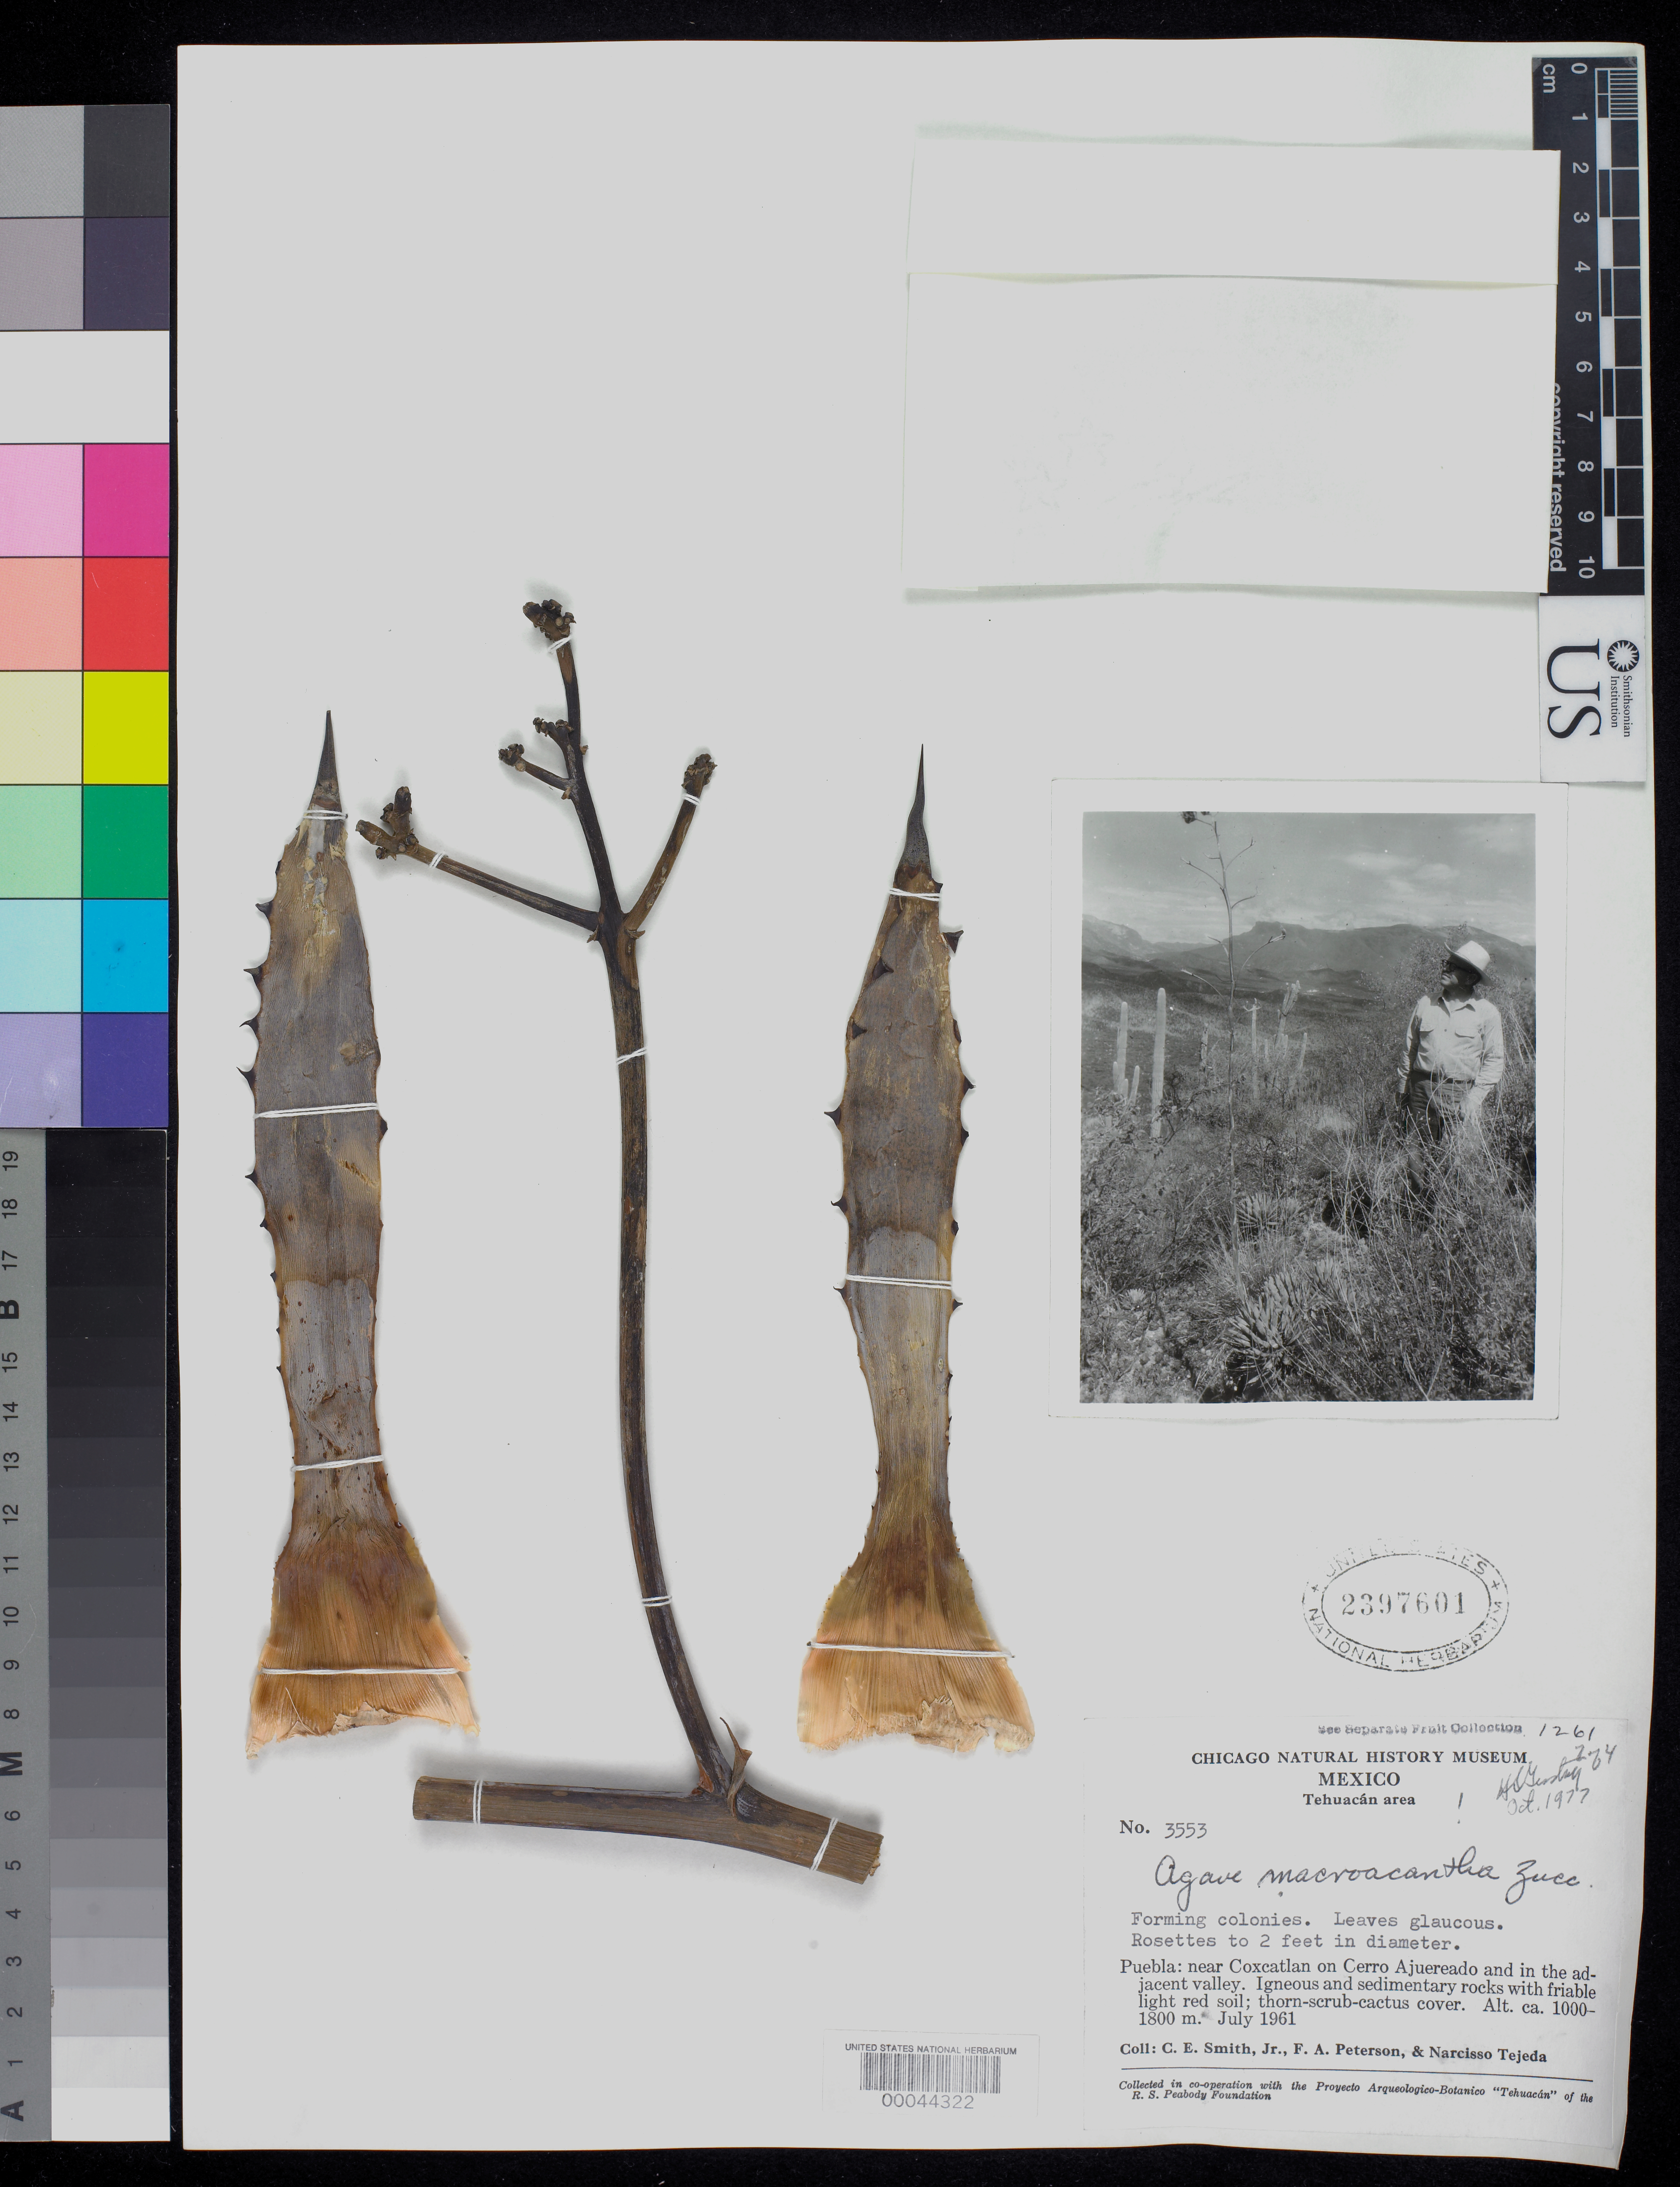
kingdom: Plantae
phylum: Tracheophyta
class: Liliopsida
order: Asparagales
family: Asparagaceae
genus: Agave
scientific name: Agave macroacantha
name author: Zucc.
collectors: C. E. Smith Jr.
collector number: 3553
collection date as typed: Jul 1961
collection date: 1961-07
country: Mexico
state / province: Puebla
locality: Tehuacan area: near Coxcatlan on cerro ajuereado & in the adja- cent valley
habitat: Igneous & sedimentary rocks w/friable lt red soil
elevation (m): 1000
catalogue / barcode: US 2397601